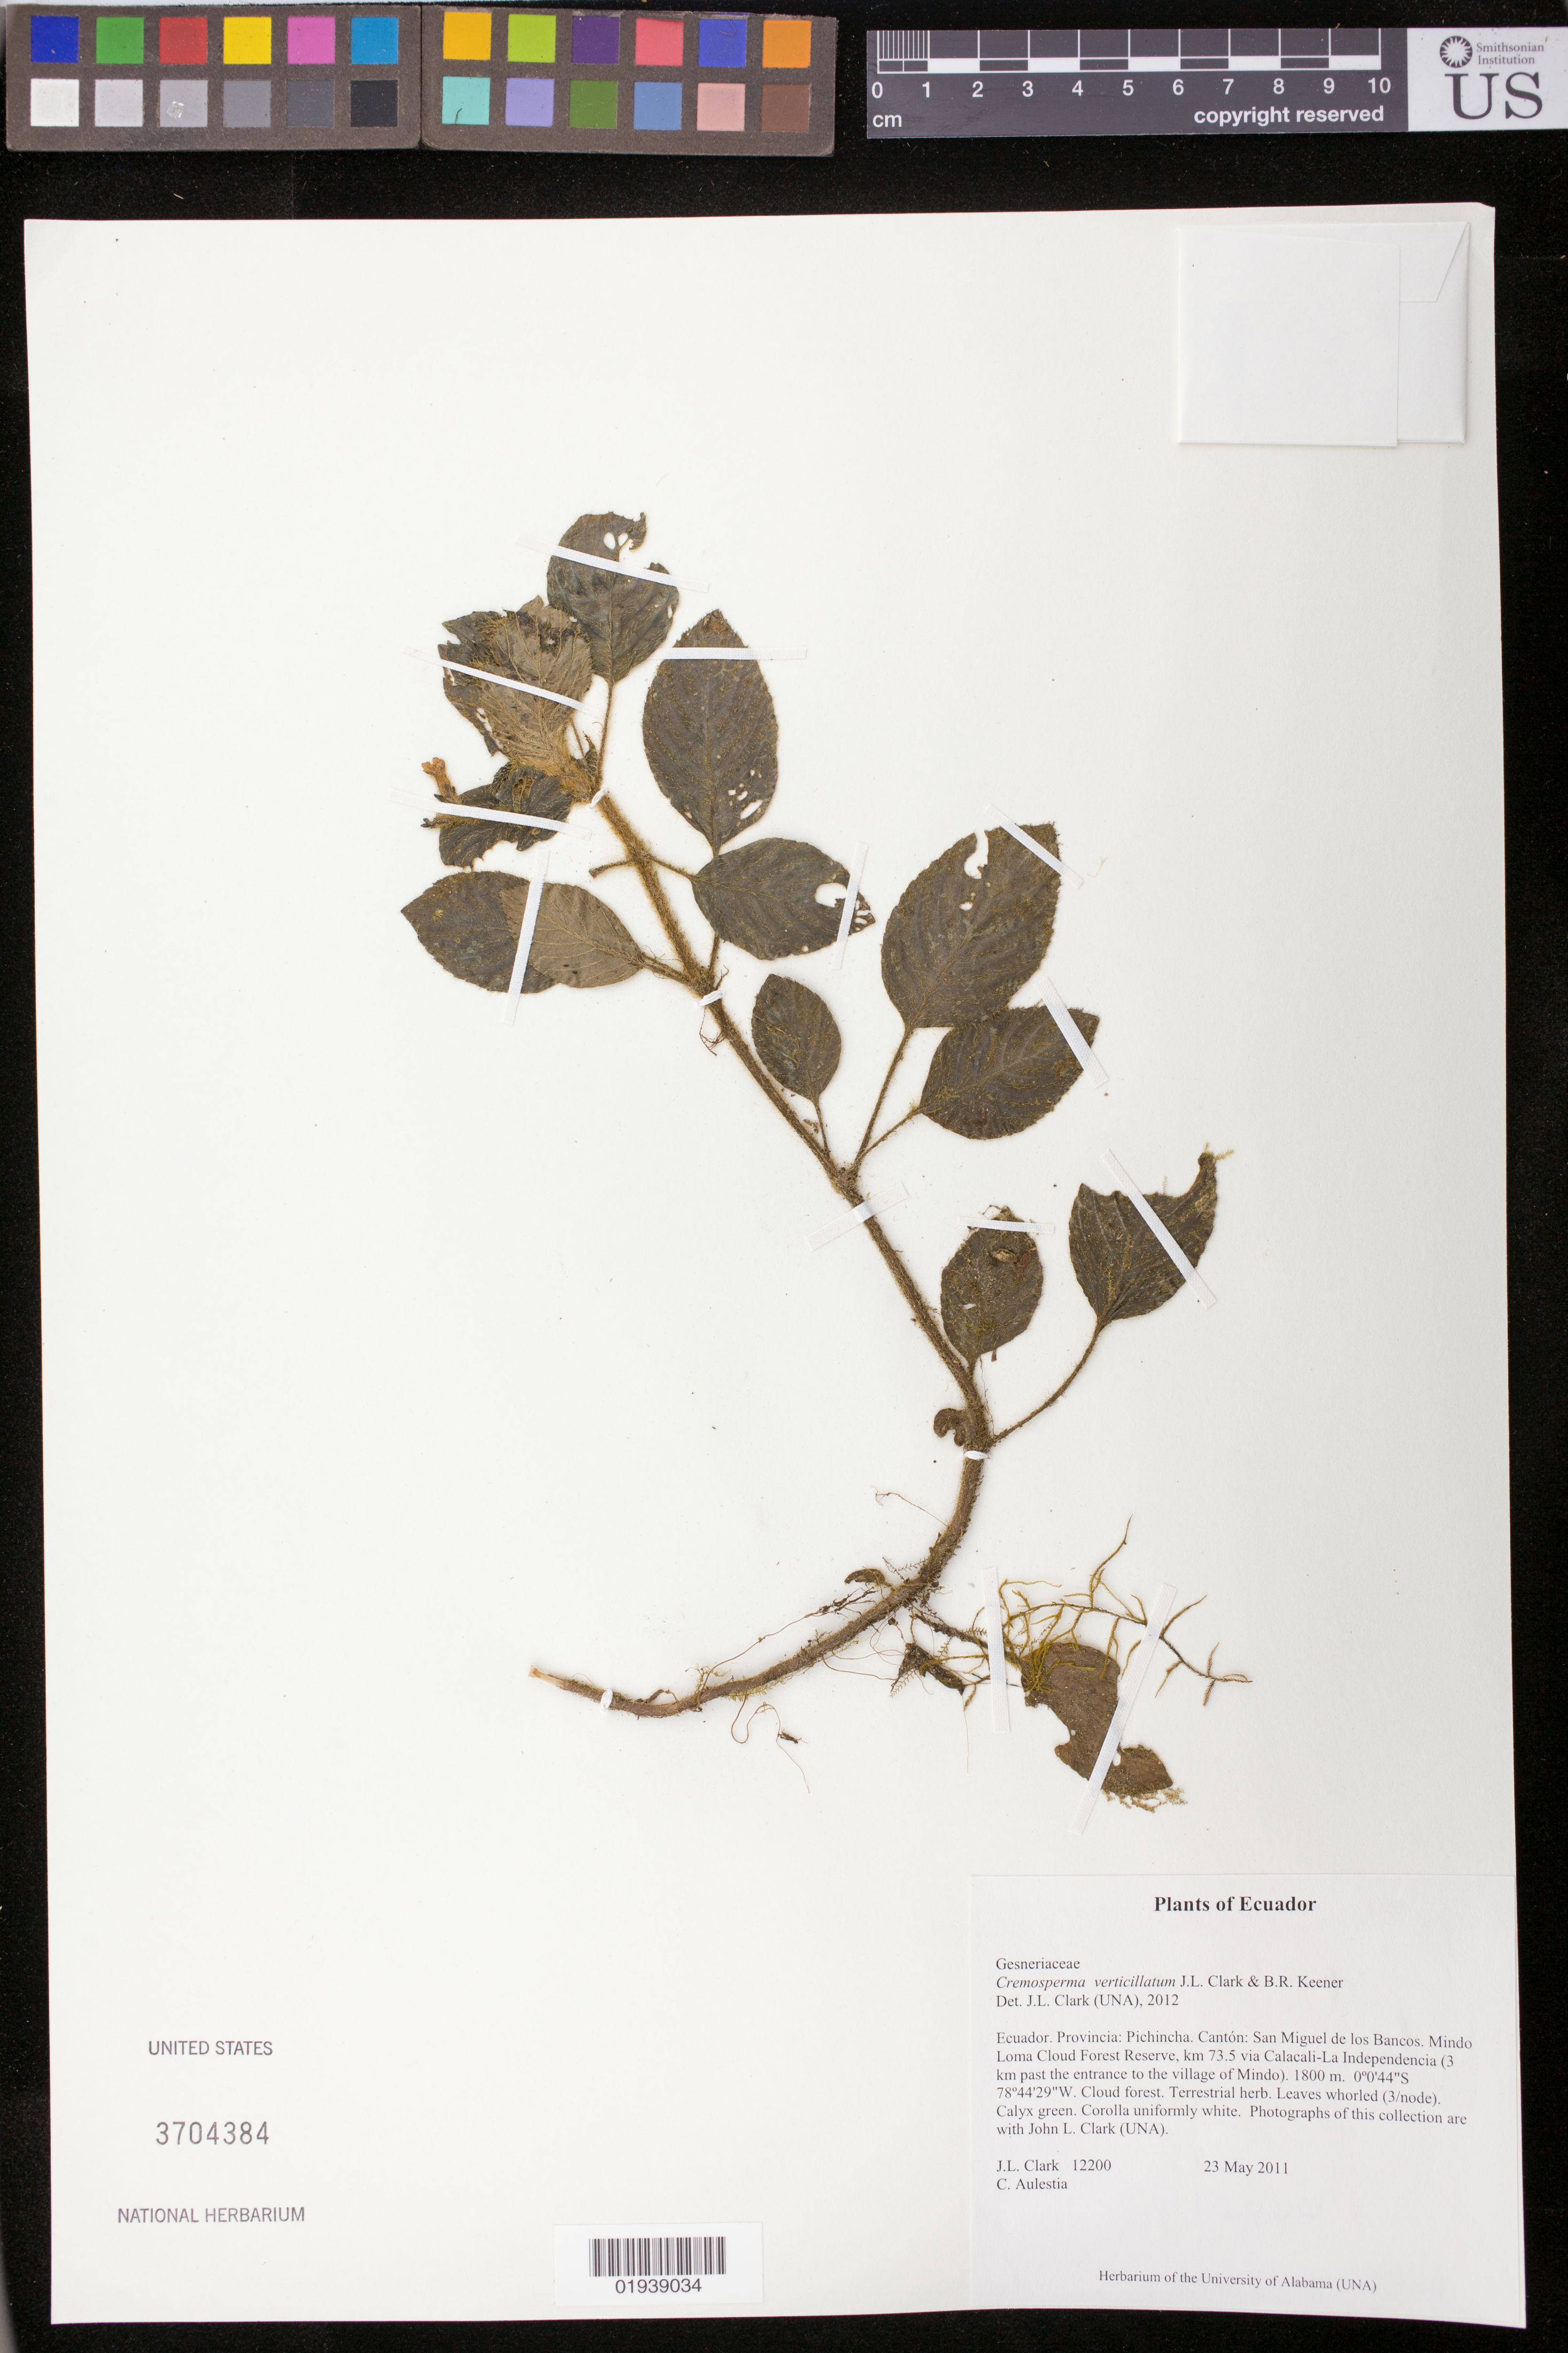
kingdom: Plantae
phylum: Tracheophyta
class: Magnoliopsida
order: Lamiales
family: Gesneriaceae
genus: Cremosperma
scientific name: Cremosperma sp.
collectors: J. L. Clark & C. Aulestia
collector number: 12200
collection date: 2011-05-23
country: Ecuador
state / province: Pichincha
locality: Canton: San Miguel de los Bancos. Mindo Loma Cloud Forest Reserve, km 73.5 via Calacali-La Independencia (3 km past the entrance to the village of Mindo).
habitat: Cloud forest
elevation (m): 1800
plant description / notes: It is unclear if Cremosperma verticillatum is an accepted species.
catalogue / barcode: US 3704384